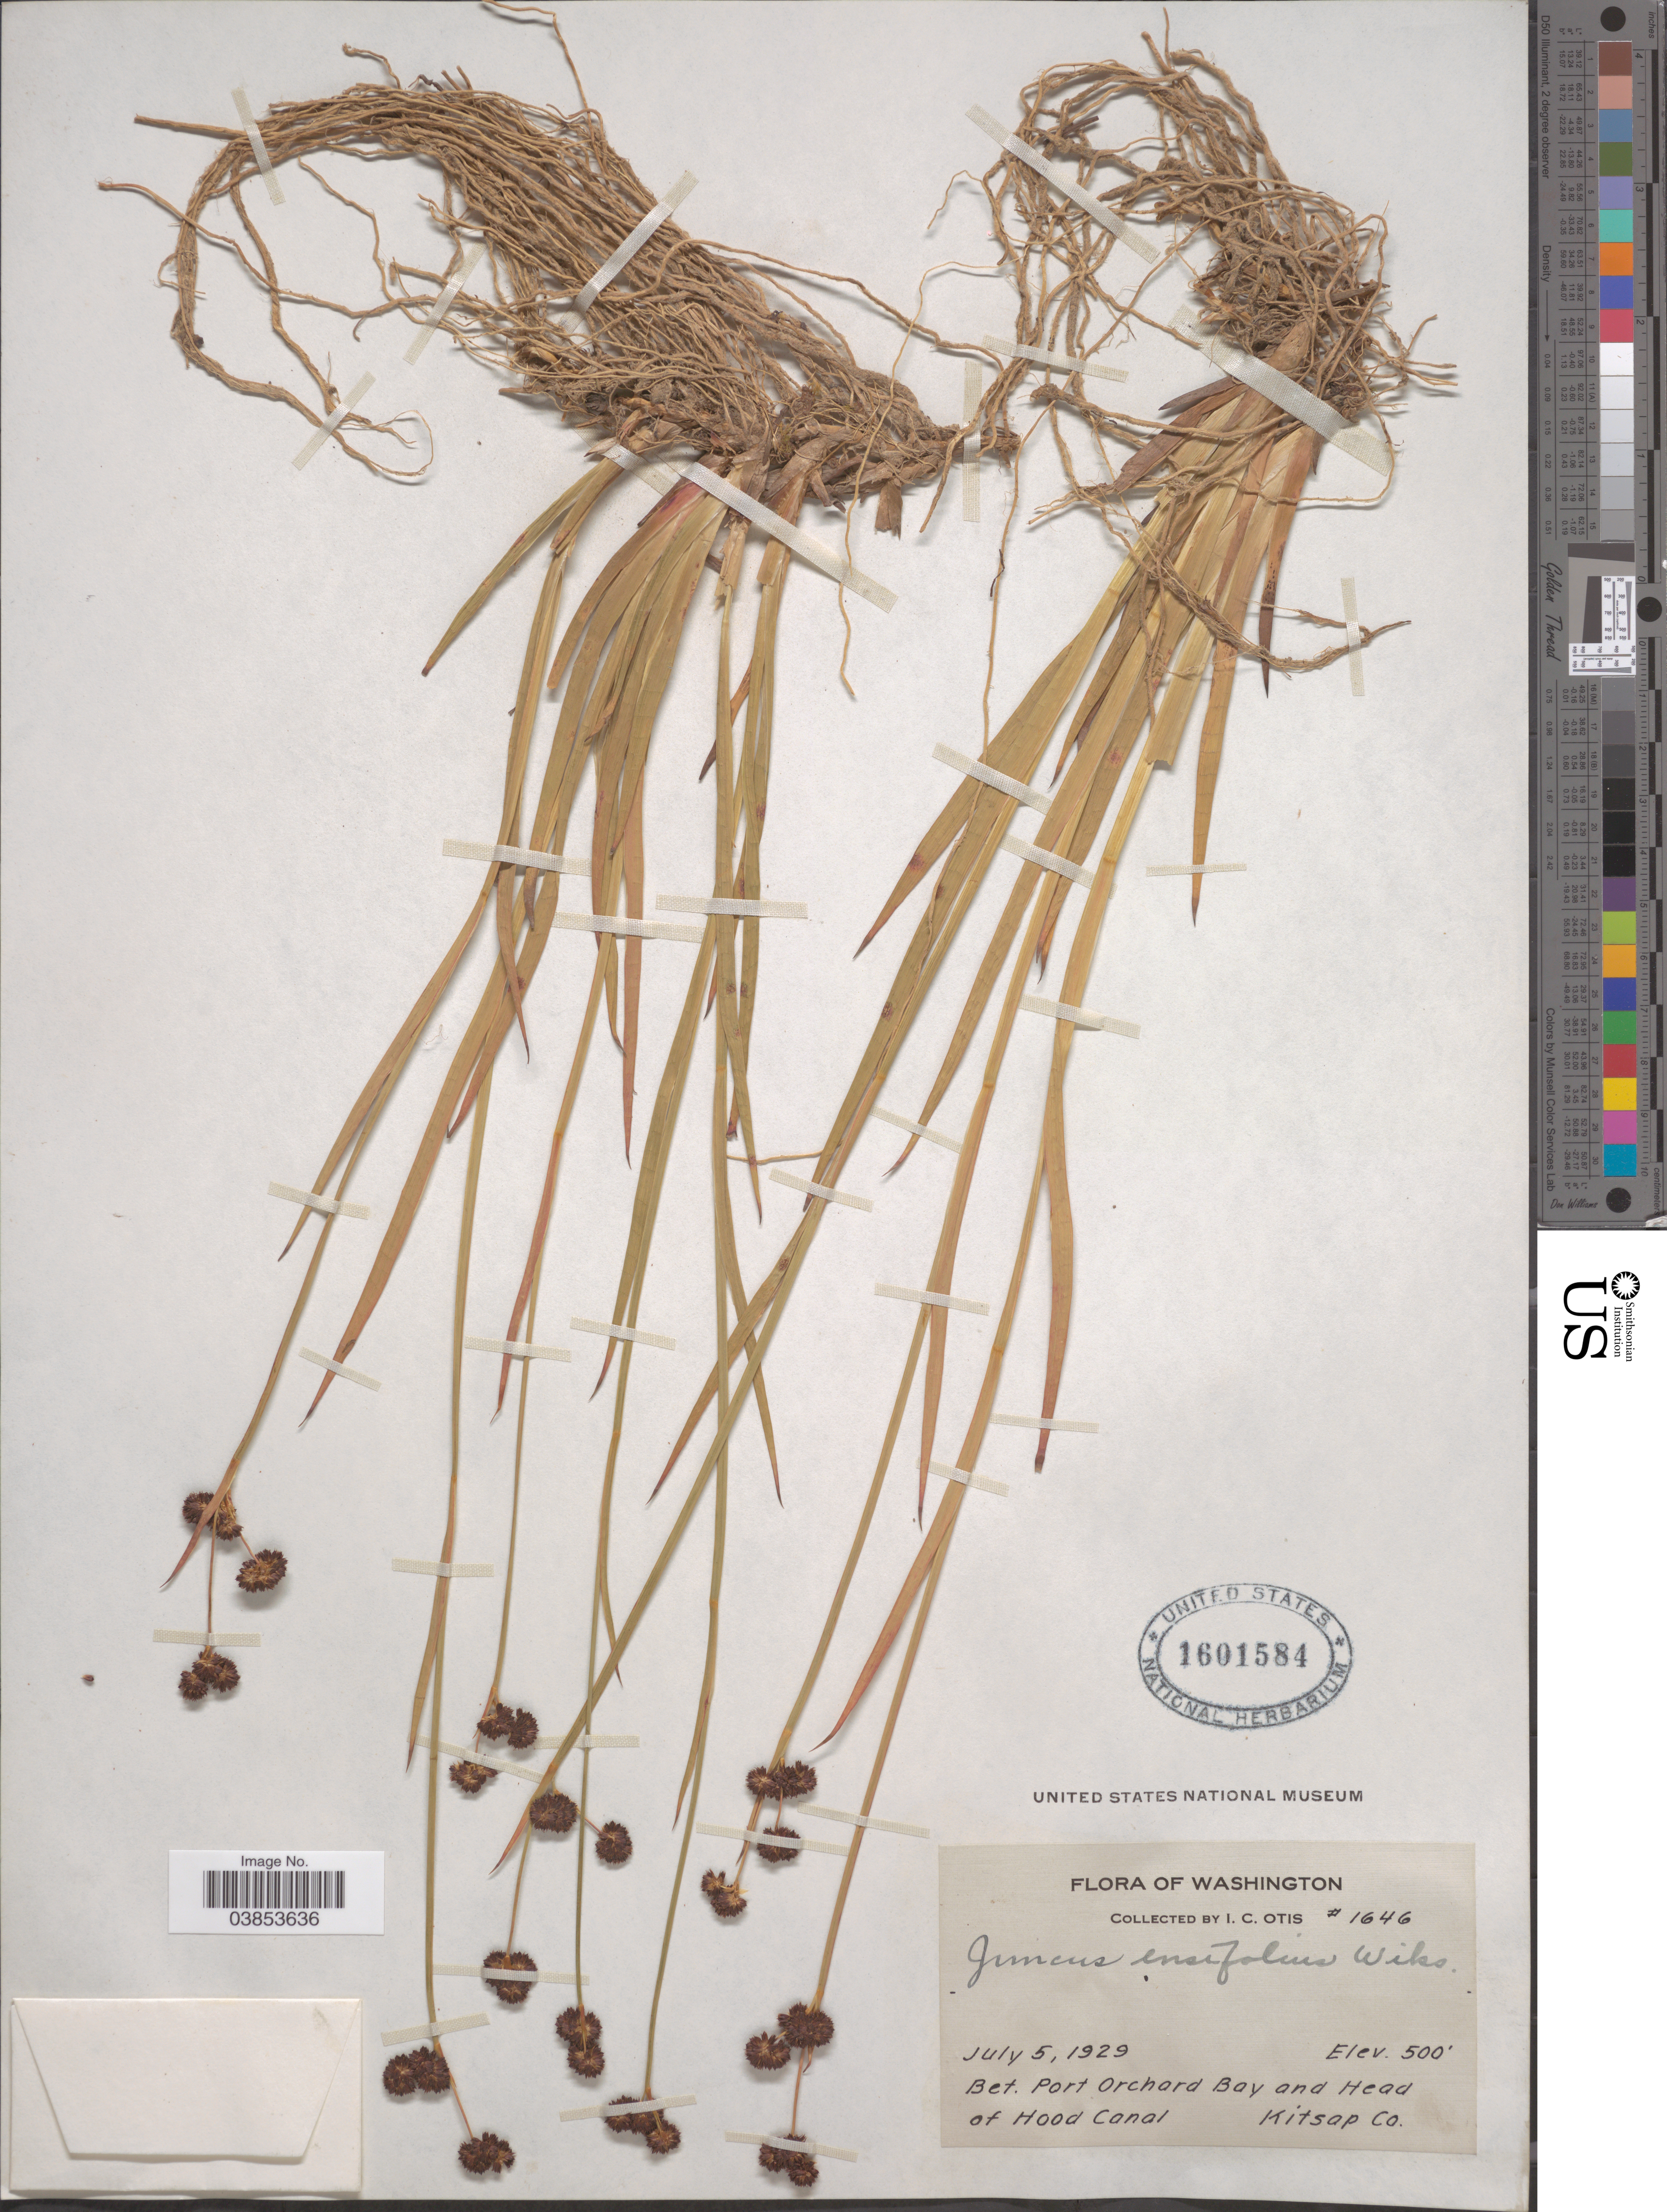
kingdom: Plantae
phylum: Tracheophyta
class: Liliopsida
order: Poales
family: Juncaceae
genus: Juncus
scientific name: Juncus ensifolius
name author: Wikstr.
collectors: I. C. Otis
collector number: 1646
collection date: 1929-07-05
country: United States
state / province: Washington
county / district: Kitsap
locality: Bet. Port Orchard Bay and Head of Hood Canal, Kitsap Co.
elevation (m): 152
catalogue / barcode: US 1601584